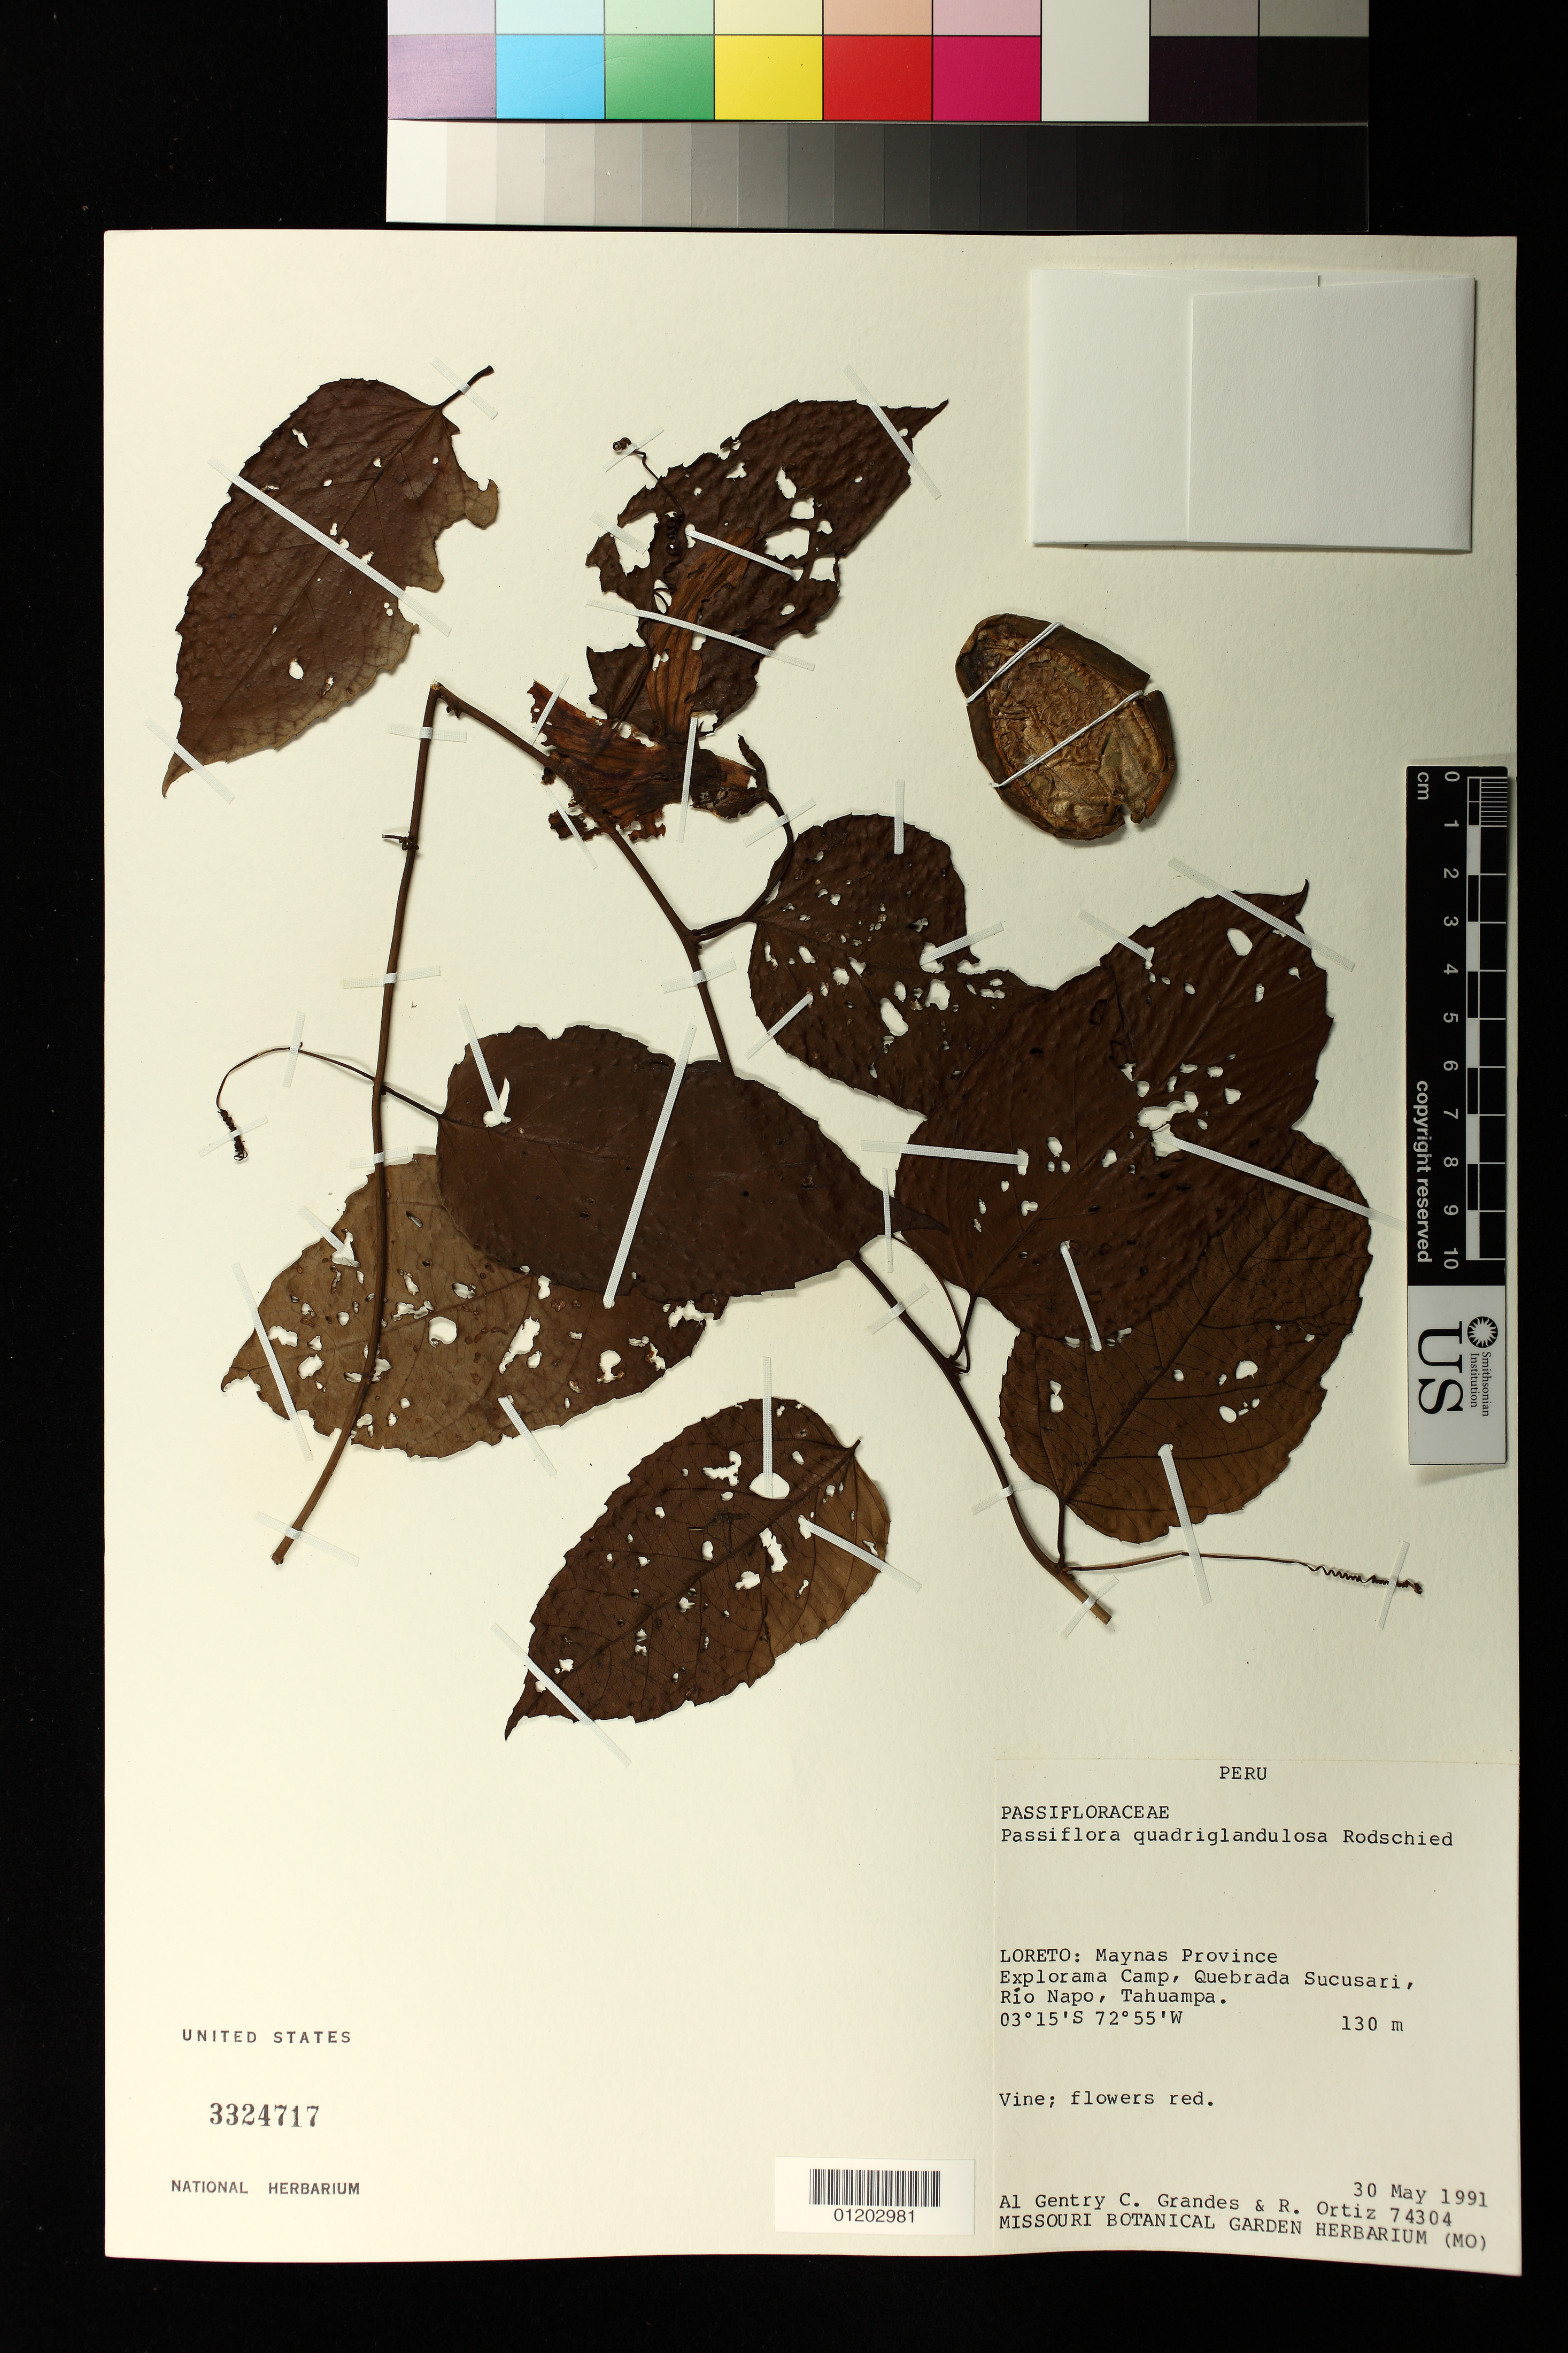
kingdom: Plantae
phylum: Tracheophyta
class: Magnoliopsida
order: Malpighiales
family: Passifloraceae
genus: Passiflora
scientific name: Passiflora quadriglandulosa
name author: Rodschied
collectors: A. H. Gentry, C. Grandes & R. Ortíz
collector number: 74304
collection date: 1991-05-30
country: Peru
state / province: Loreto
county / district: Maynas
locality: Explorama Camp, Quebrada Sucusari, Rio Napo, Tahuampa.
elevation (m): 130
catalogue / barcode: US 3324717